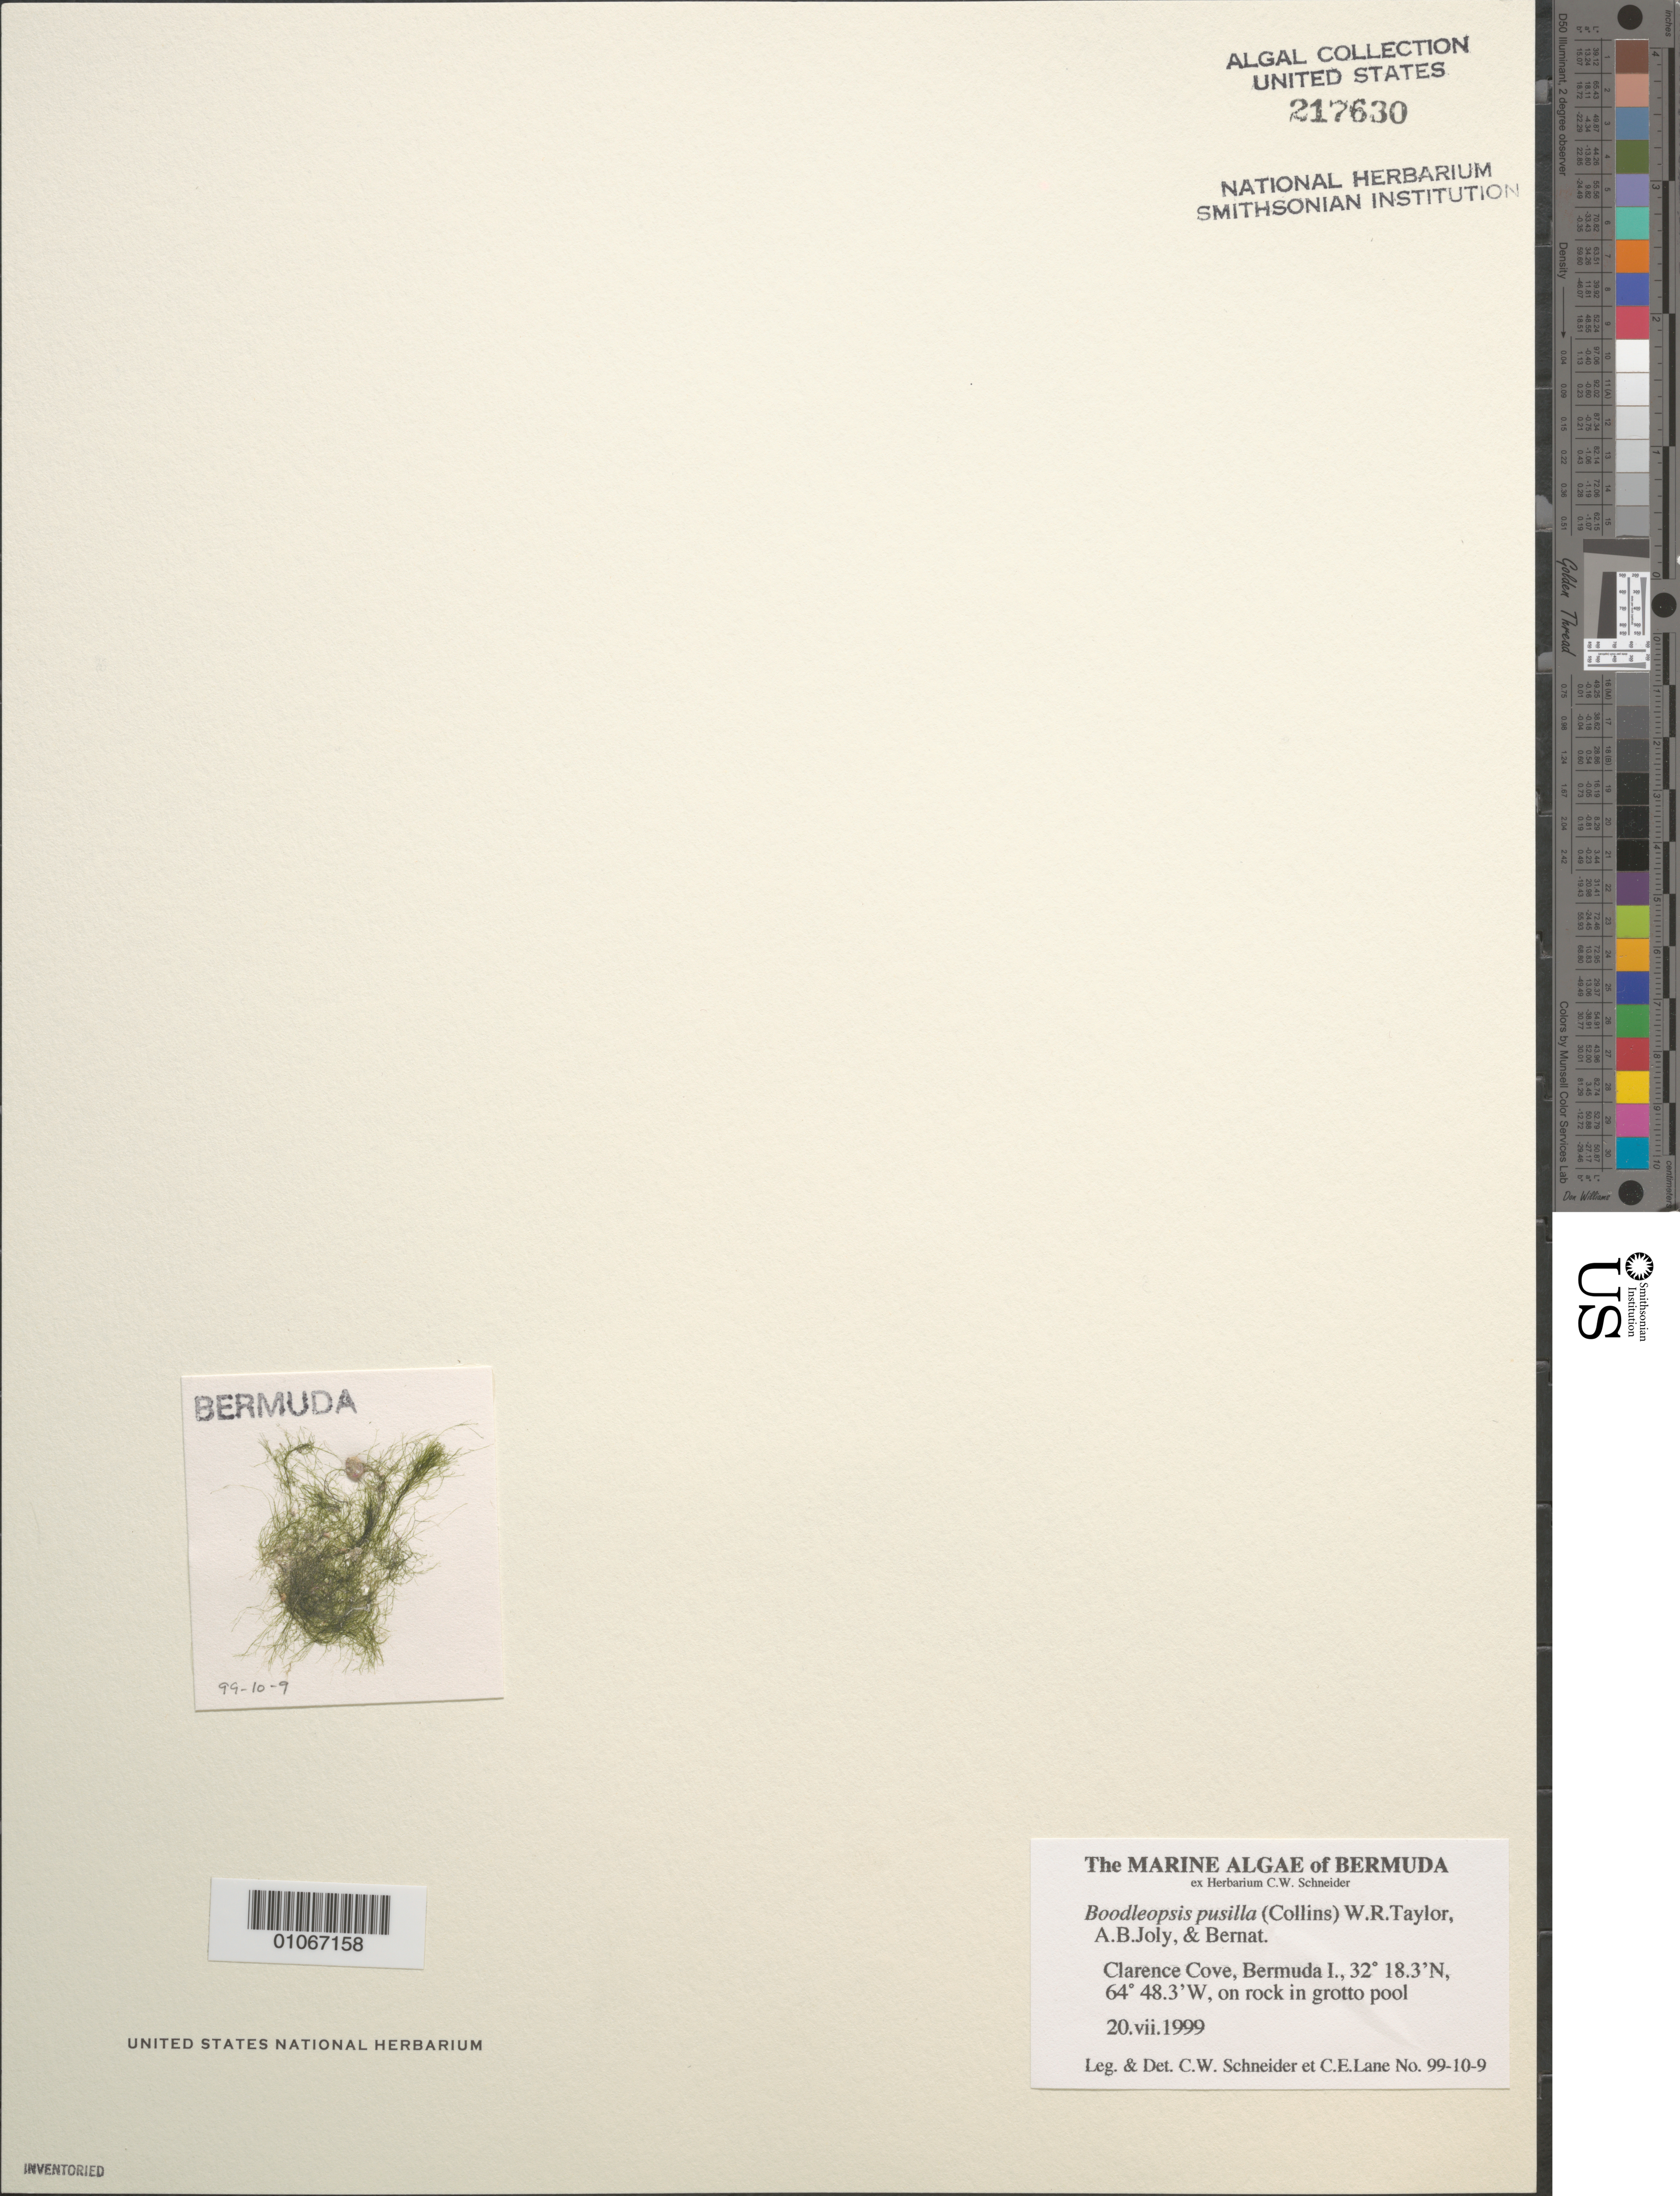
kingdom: Plantae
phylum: Chlorophyta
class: Ulvophyceae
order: Bryopsidales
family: Udoteaceae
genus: Boodleopsis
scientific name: Boodleopsis pusilla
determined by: Schneider, C. W.; Lane, C. E.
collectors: C. W. Schneider & C. E. Lane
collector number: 99-10-9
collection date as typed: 20 Jul 1999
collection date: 1999-07-20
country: Bermuda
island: Bermuda Island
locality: Clarence Cove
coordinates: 32 18.3'N, 64 48.3'W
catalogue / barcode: US 217630